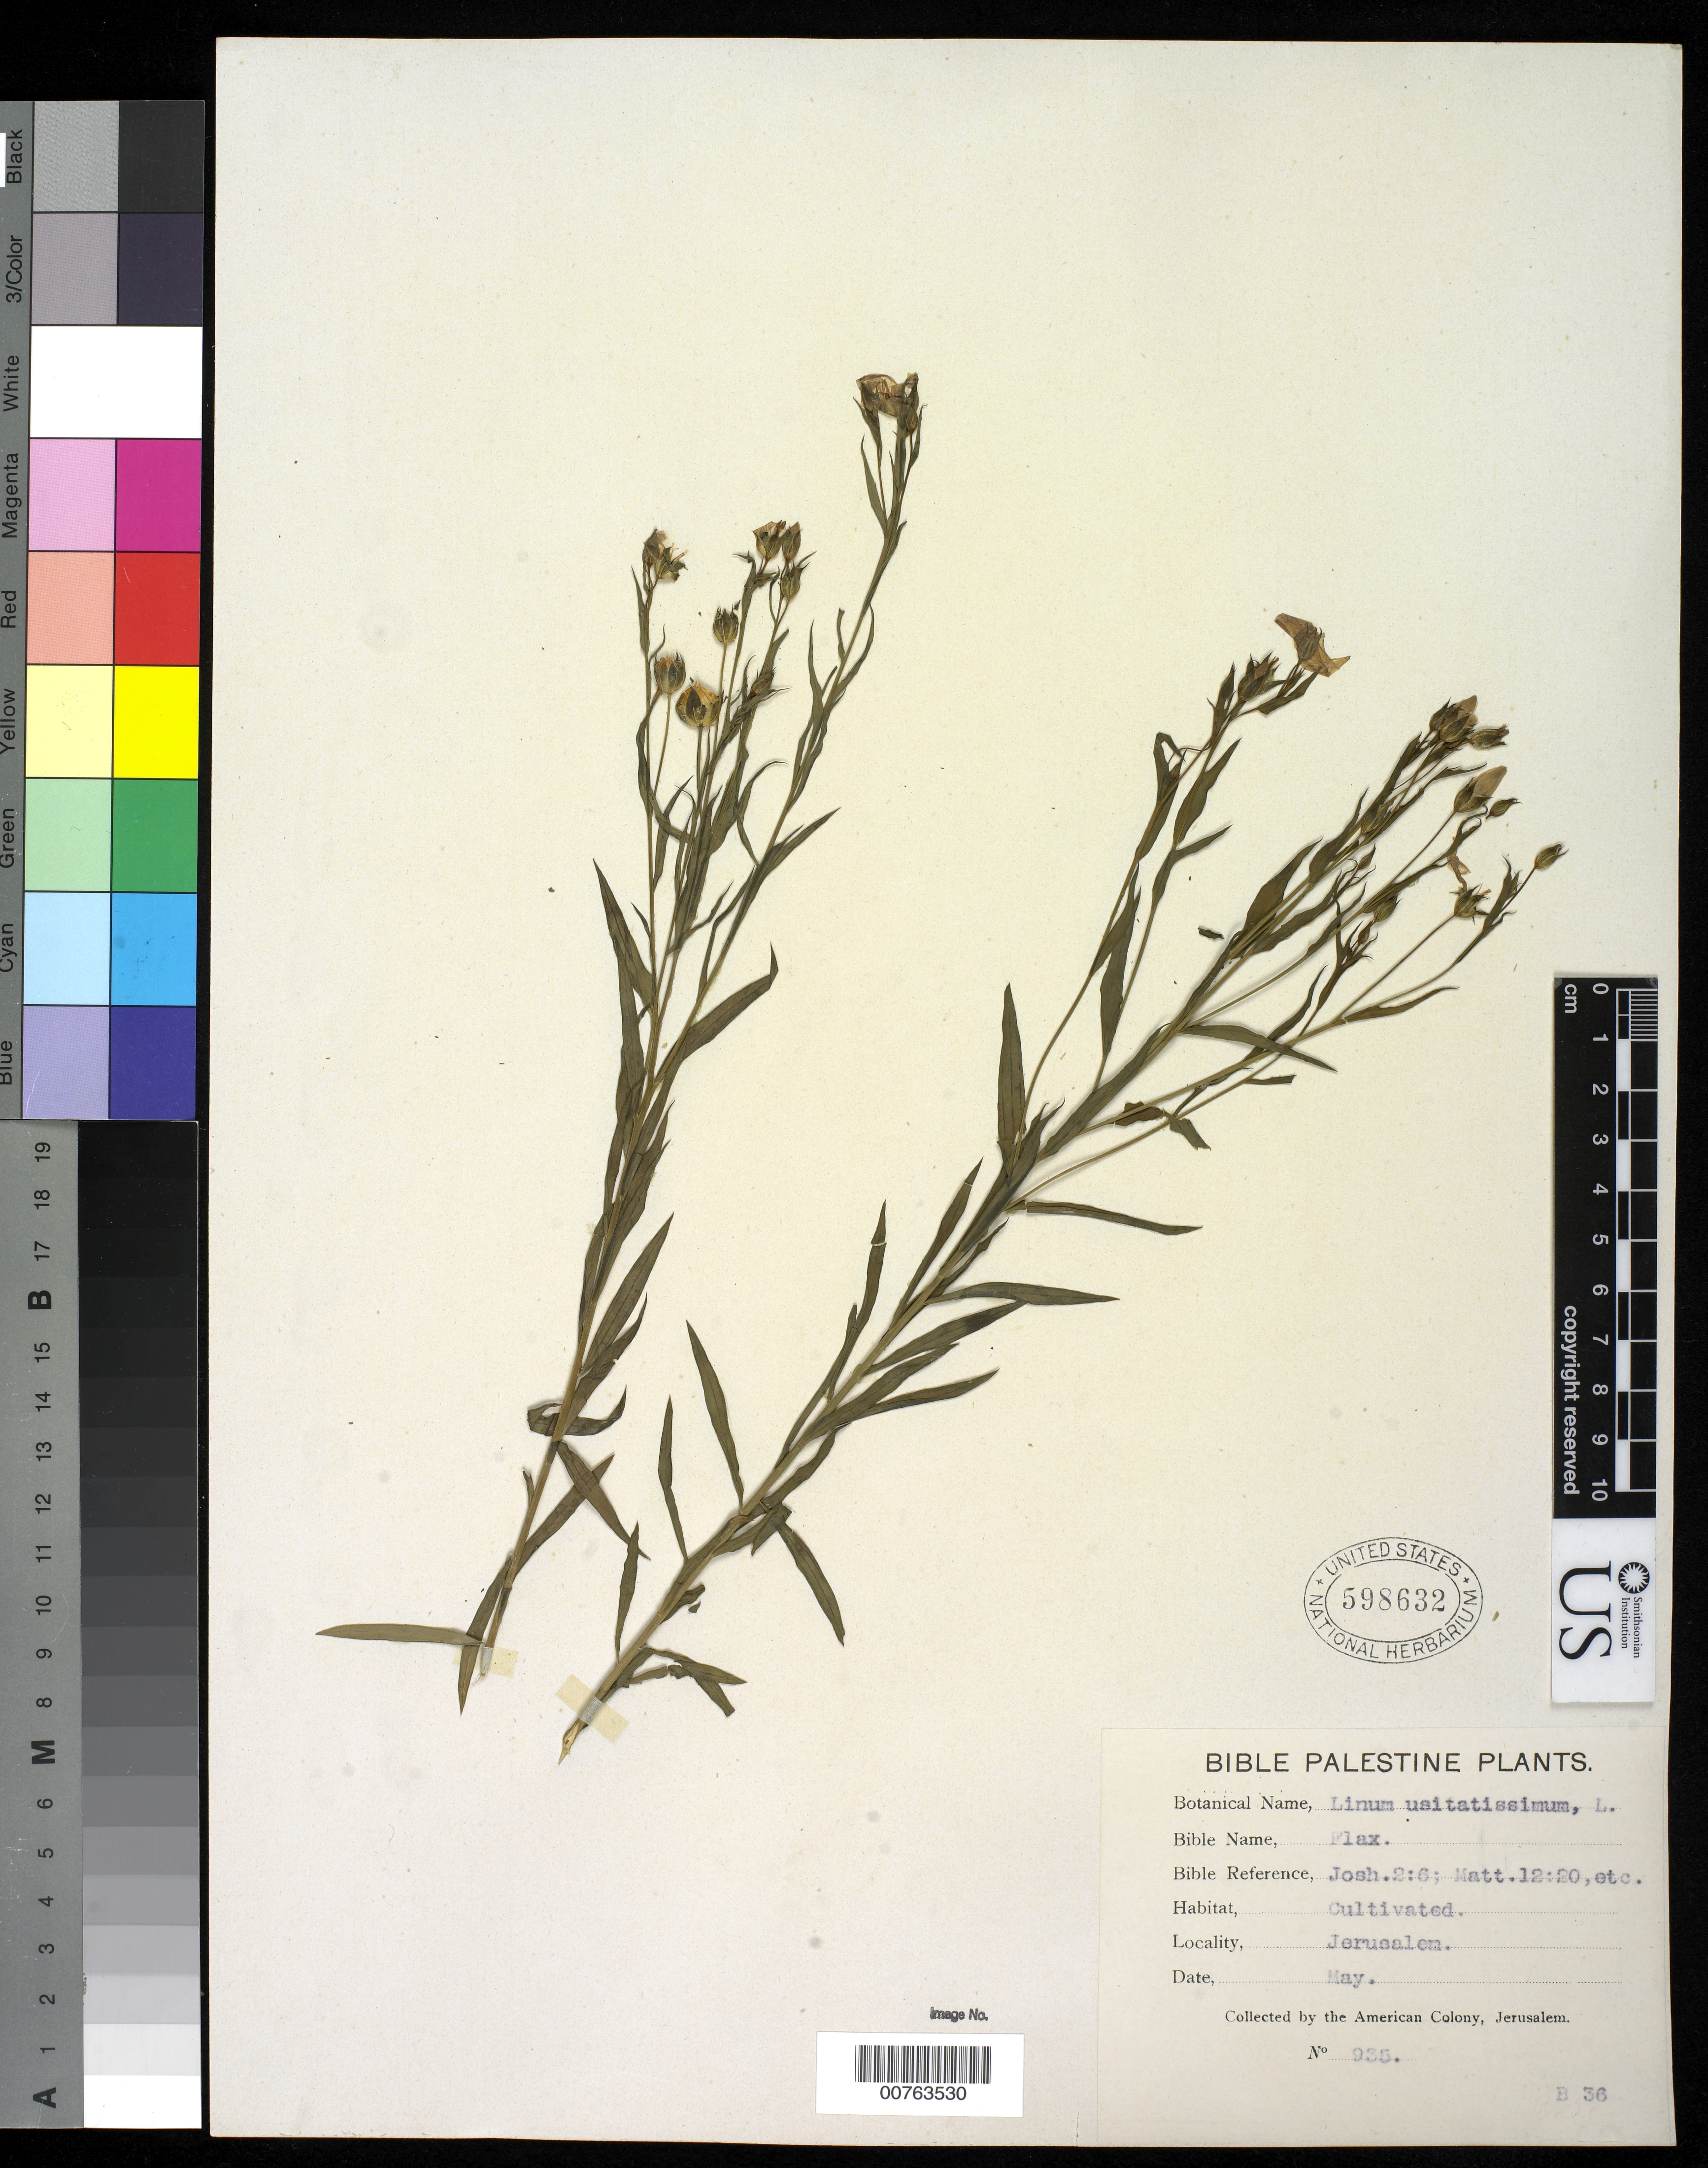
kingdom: Plantae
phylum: Tracheophyta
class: Magnoliopsida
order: Malpighiales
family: Linaceae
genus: Linum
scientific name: Linum usitatissimum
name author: L.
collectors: The American Colony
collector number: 935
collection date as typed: May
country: Israel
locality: Jerusalem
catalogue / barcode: US 598632